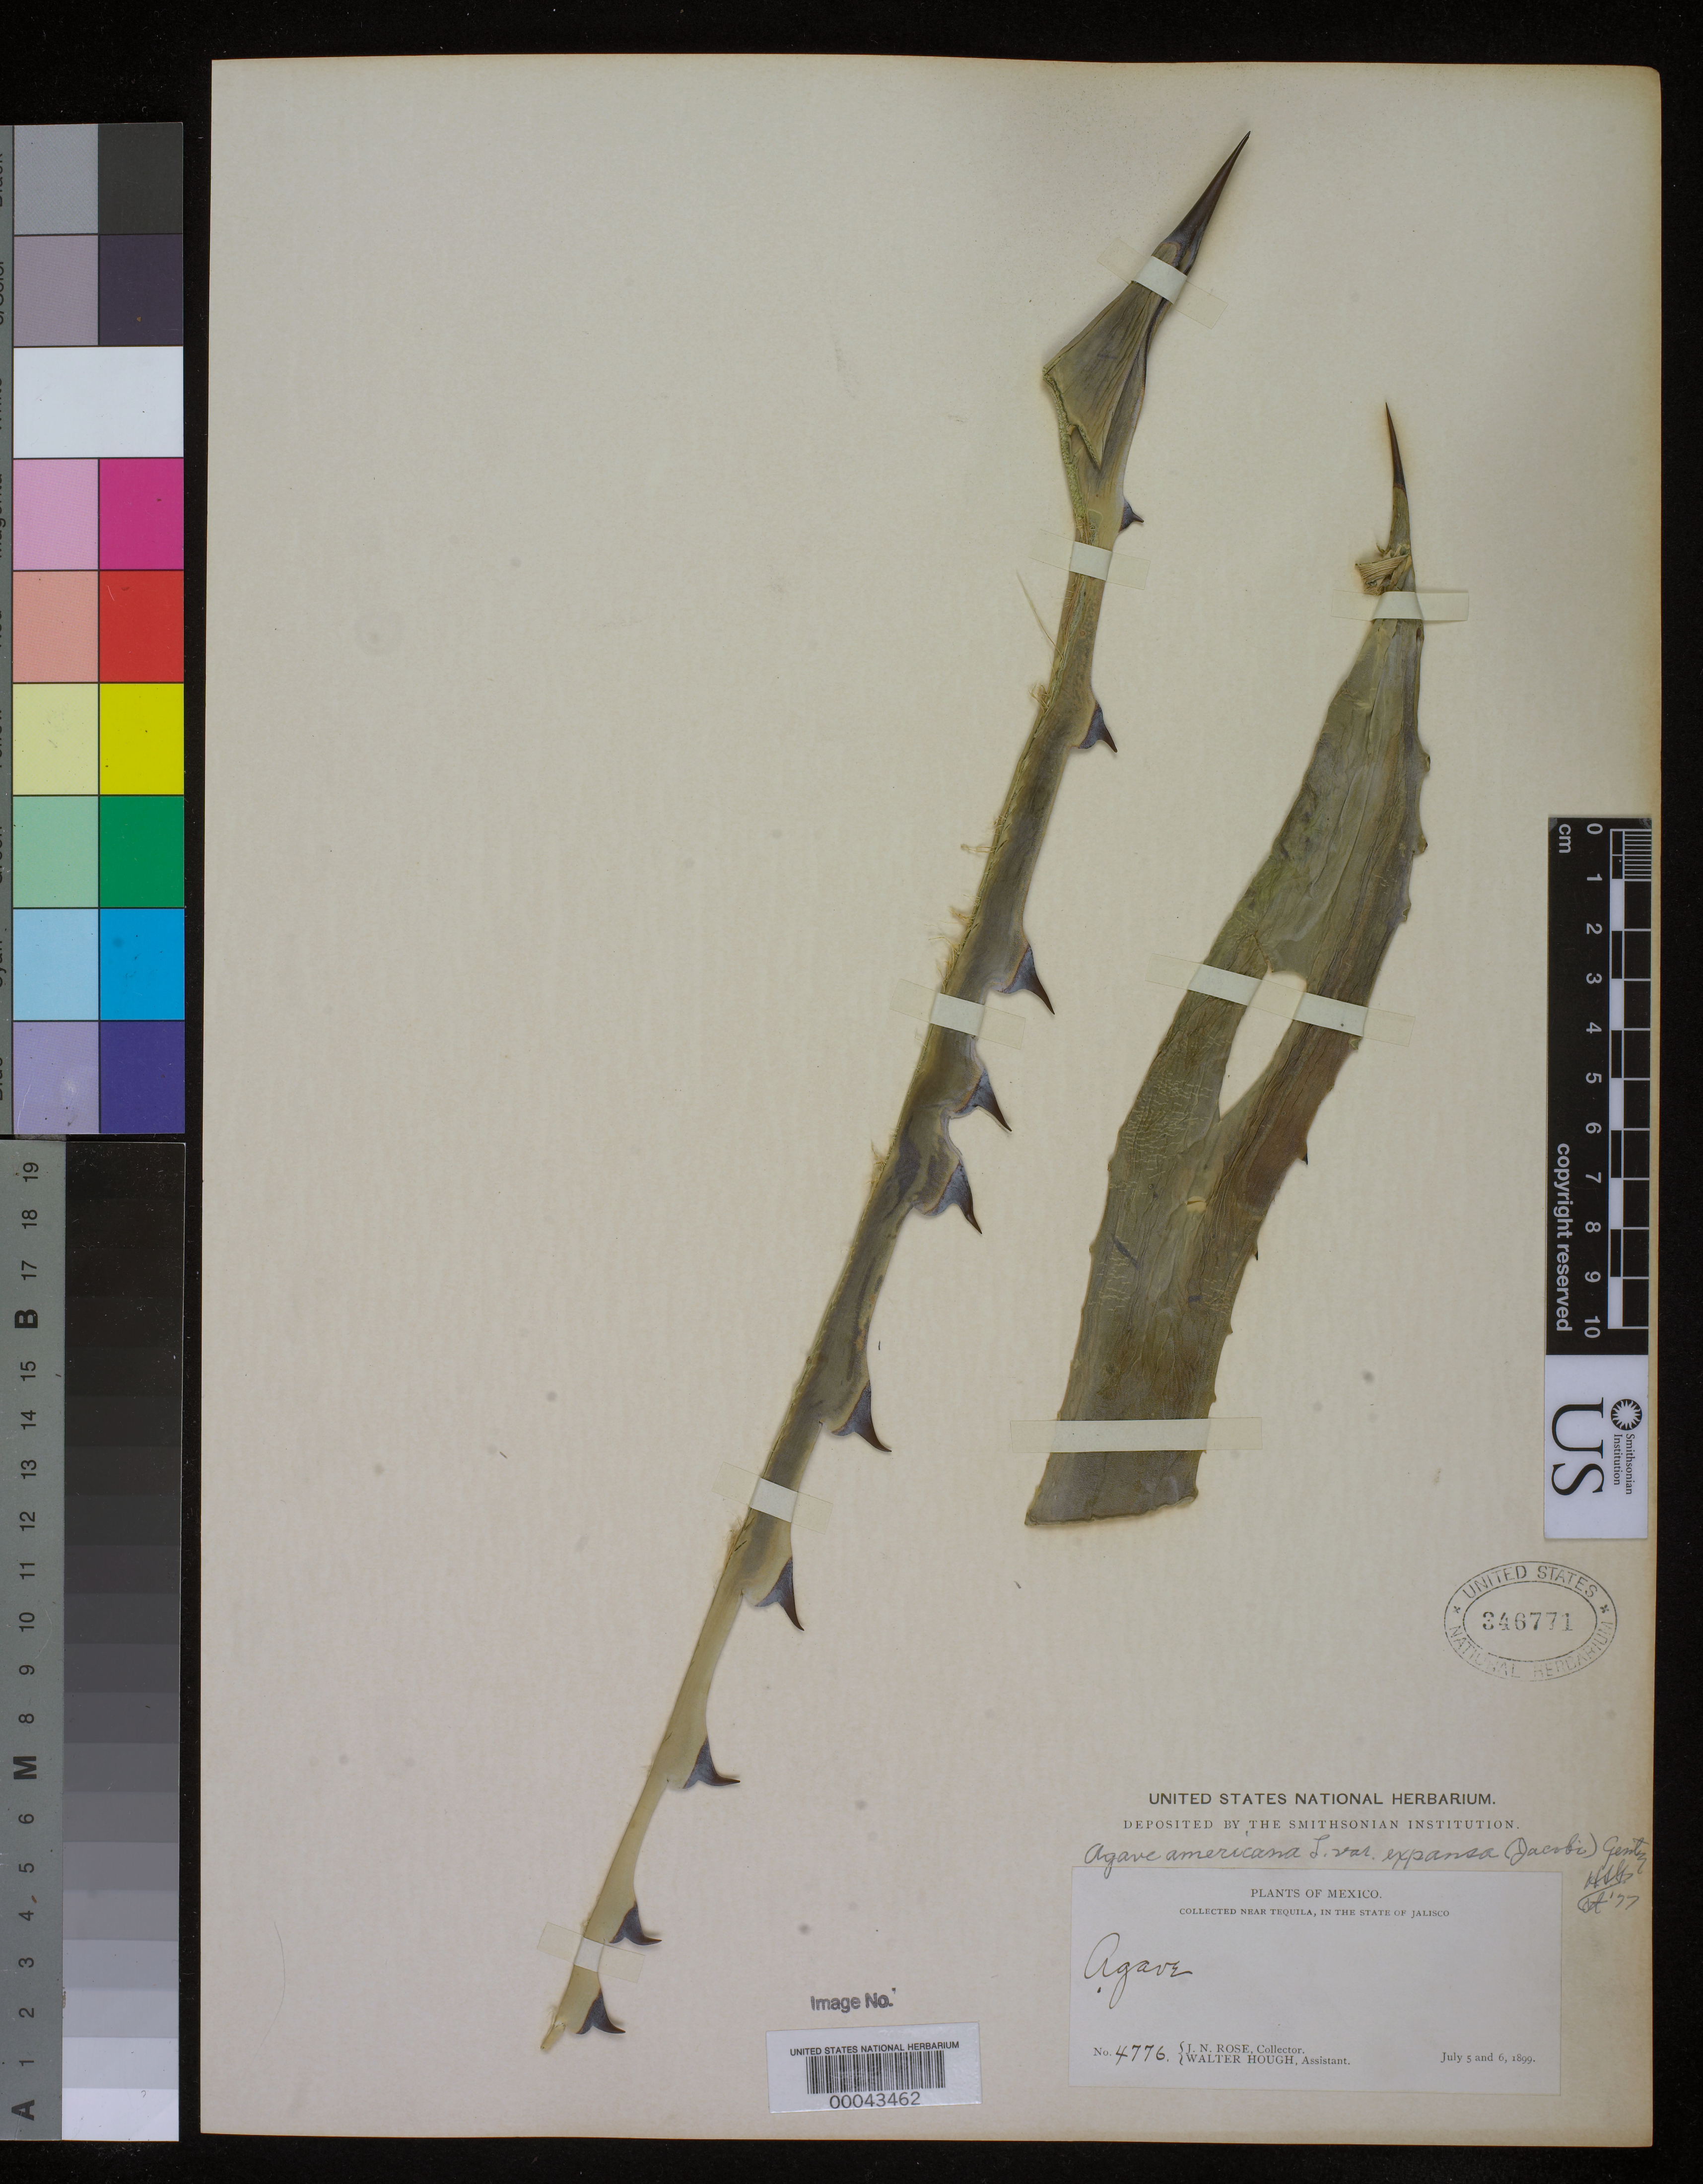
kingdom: Plantae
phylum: Tracheophyta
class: Liliopsida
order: Asparagales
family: Asparagaceae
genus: Agave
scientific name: Agave americana var. expansa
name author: Gentry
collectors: J. N. Rose & W. Hough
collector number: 4776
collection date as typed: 05 Jul 1899 to 06 Jul 1899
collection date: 1899-07-05/1899-07-06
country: Mexico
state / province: Jalisco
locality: Near Tequila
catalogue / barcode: US 346771